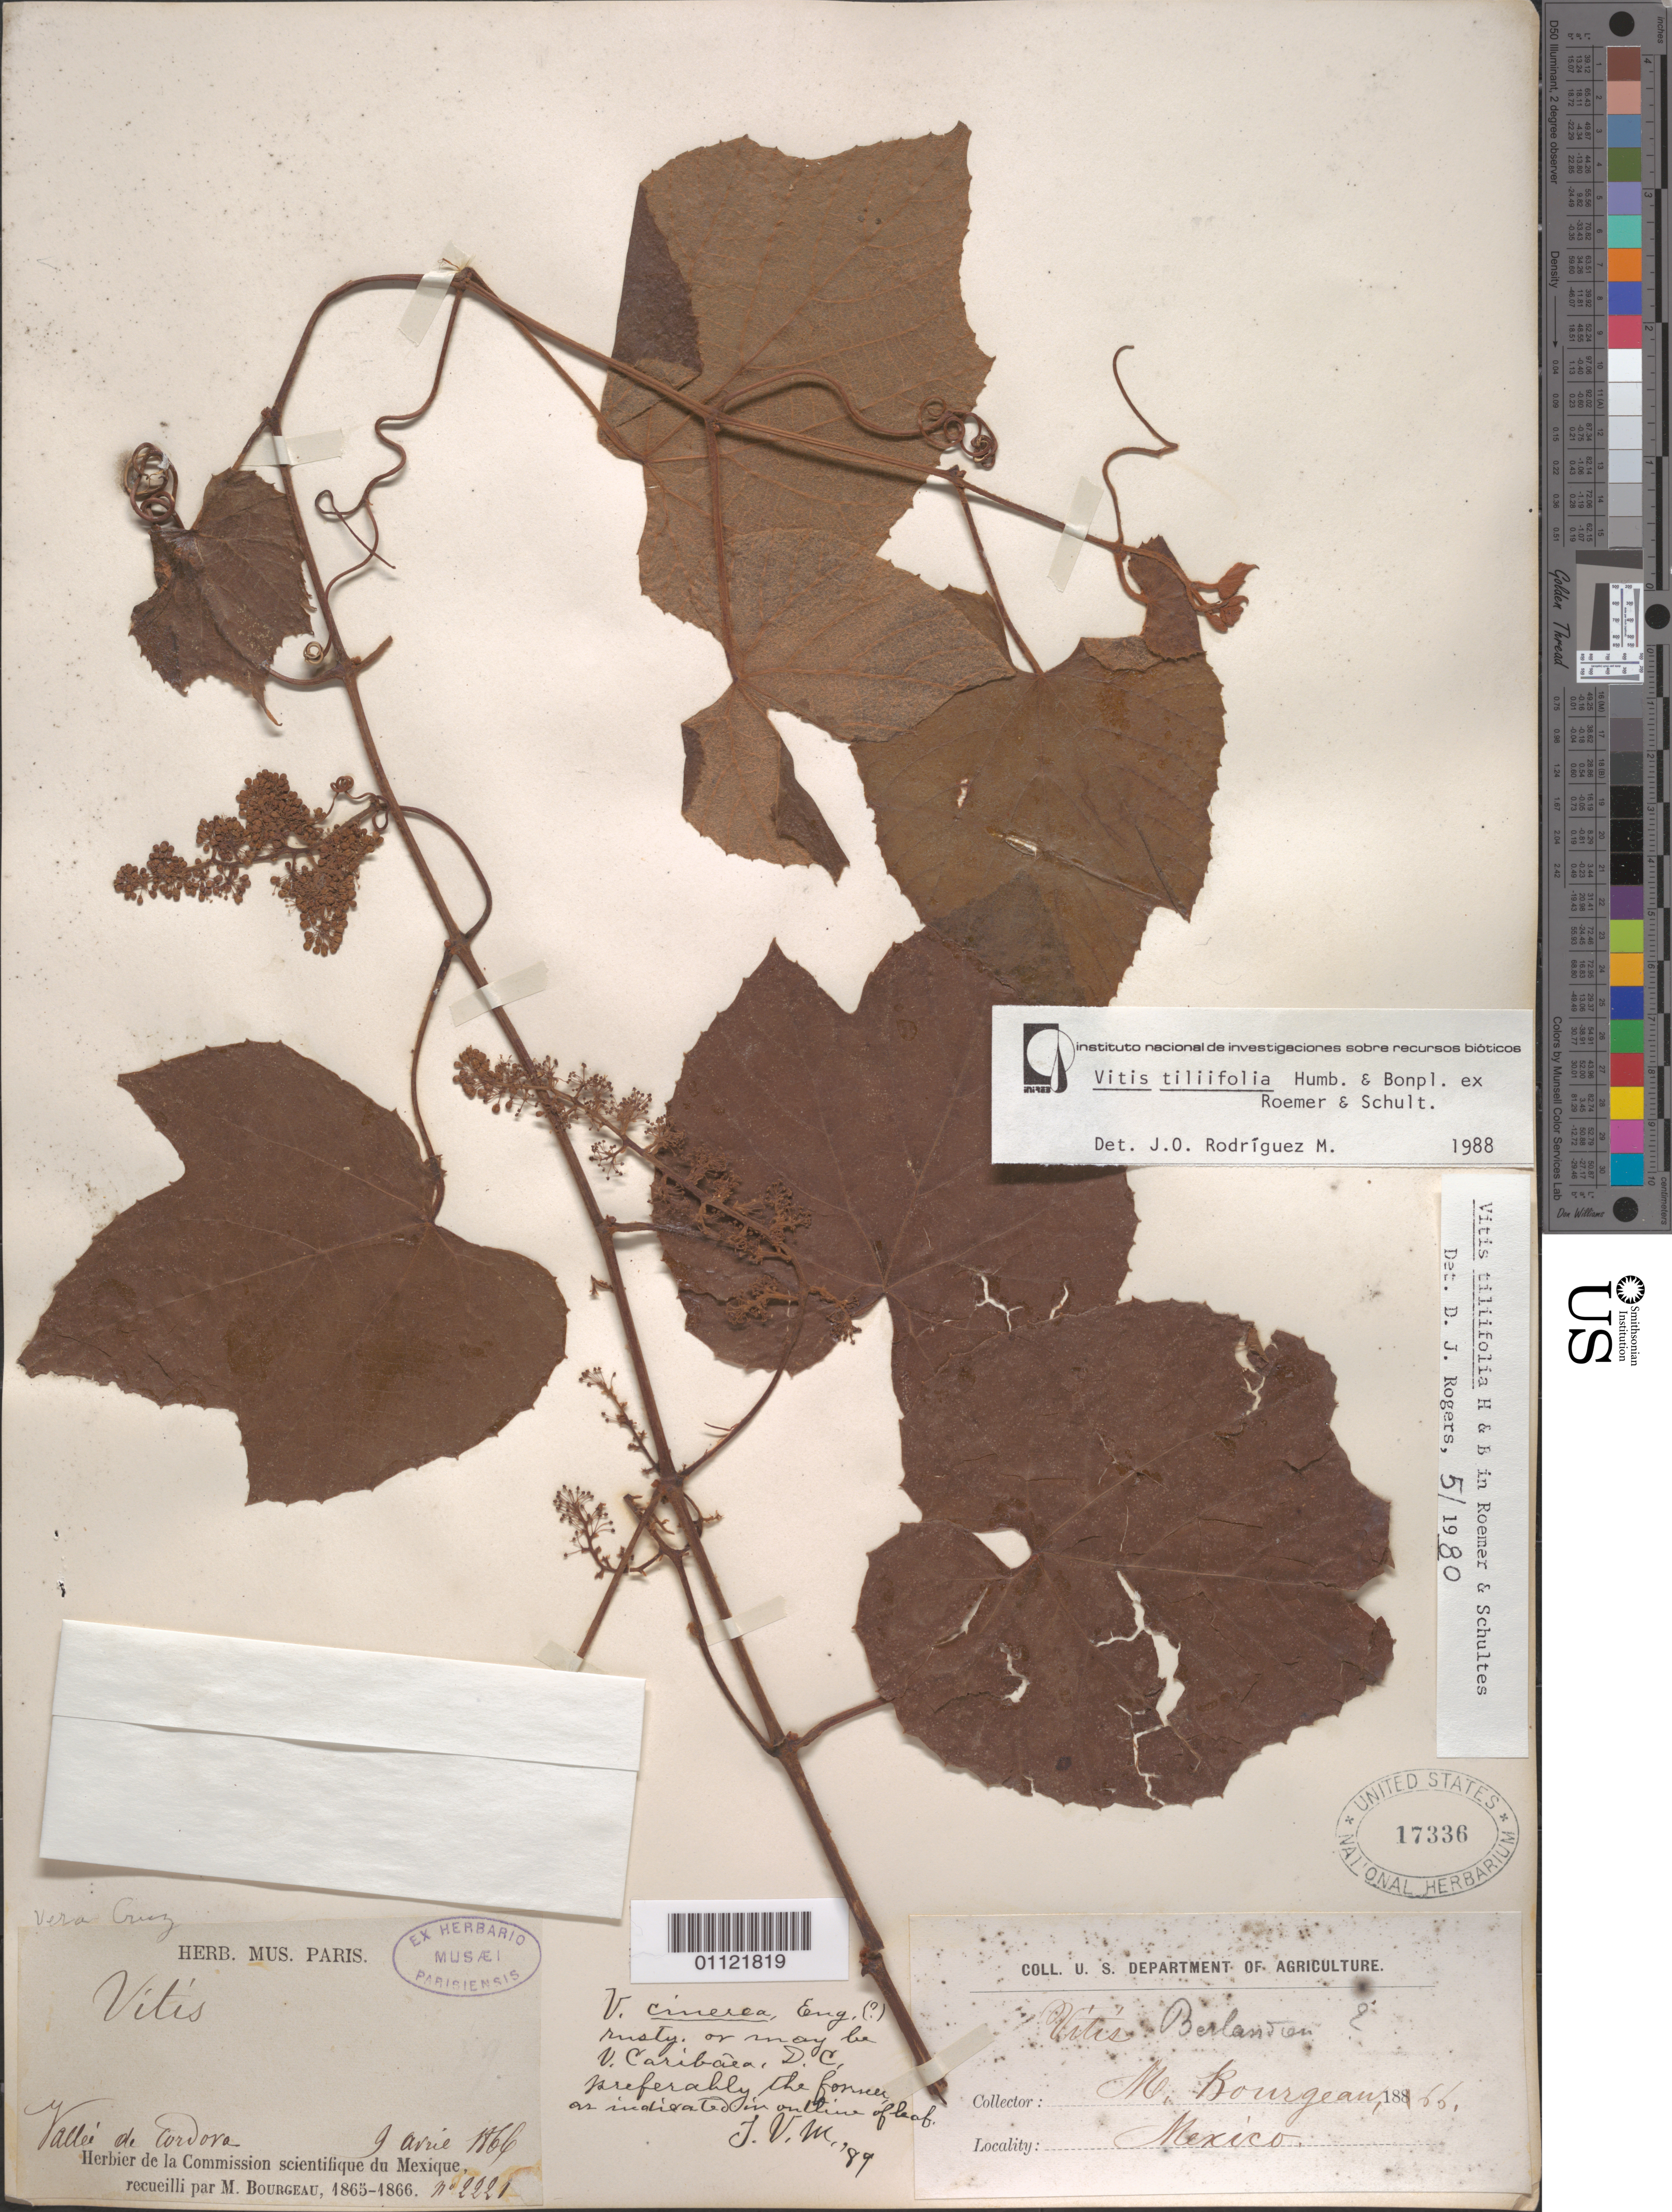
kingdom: Plantae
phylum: Tracheophyta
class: Magnoliopsida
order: Vitales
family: Vitaceae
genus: Vitis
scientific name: Vitis tiliifolia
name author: Humb. & Bonpl. ex Schult.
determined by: Rogers, D. J.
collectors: M. Bourgeau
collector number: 2221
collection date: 1866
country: Mexico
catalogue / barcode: US 17336